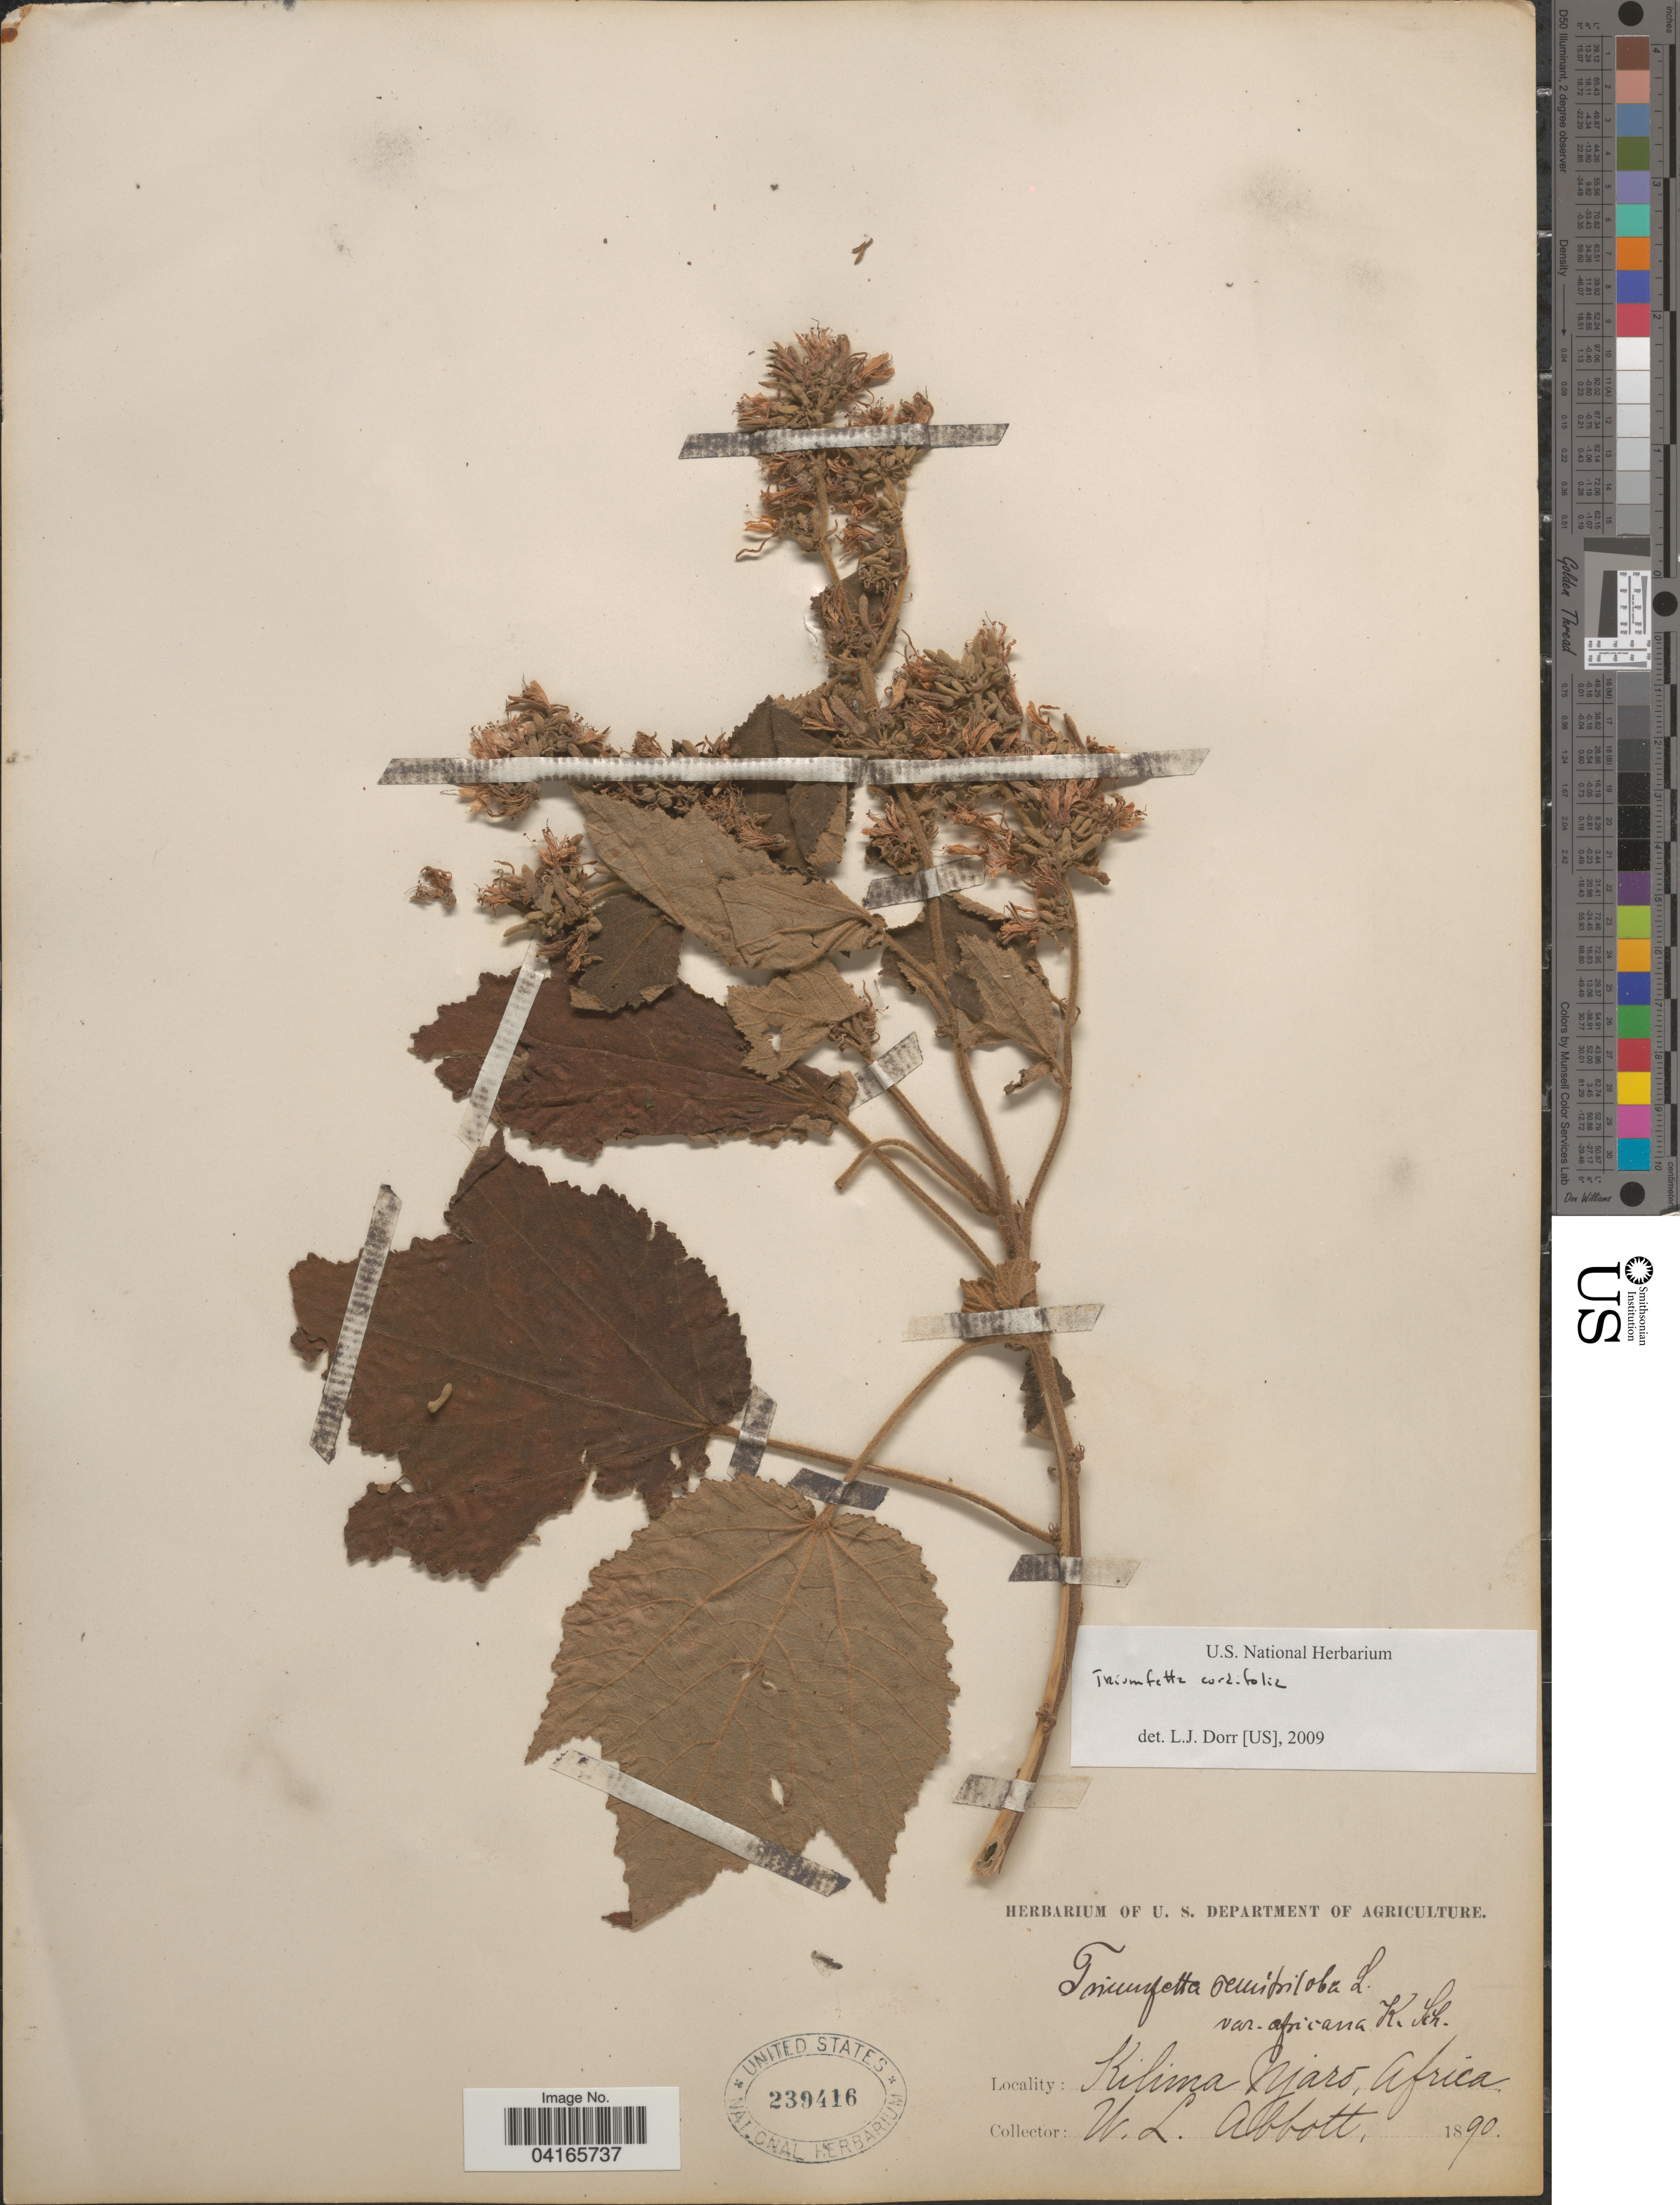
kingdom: Plantae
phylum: Tracheophyta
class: Magnoliopsida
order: Malvales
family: Malvaceae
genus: Triumfetta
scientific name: Triumfetta cordifolia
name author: A. Rich.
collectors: W. L. Abbott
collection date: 1890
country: Tanzania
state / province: Kilimanjaro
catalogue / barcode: US 239416